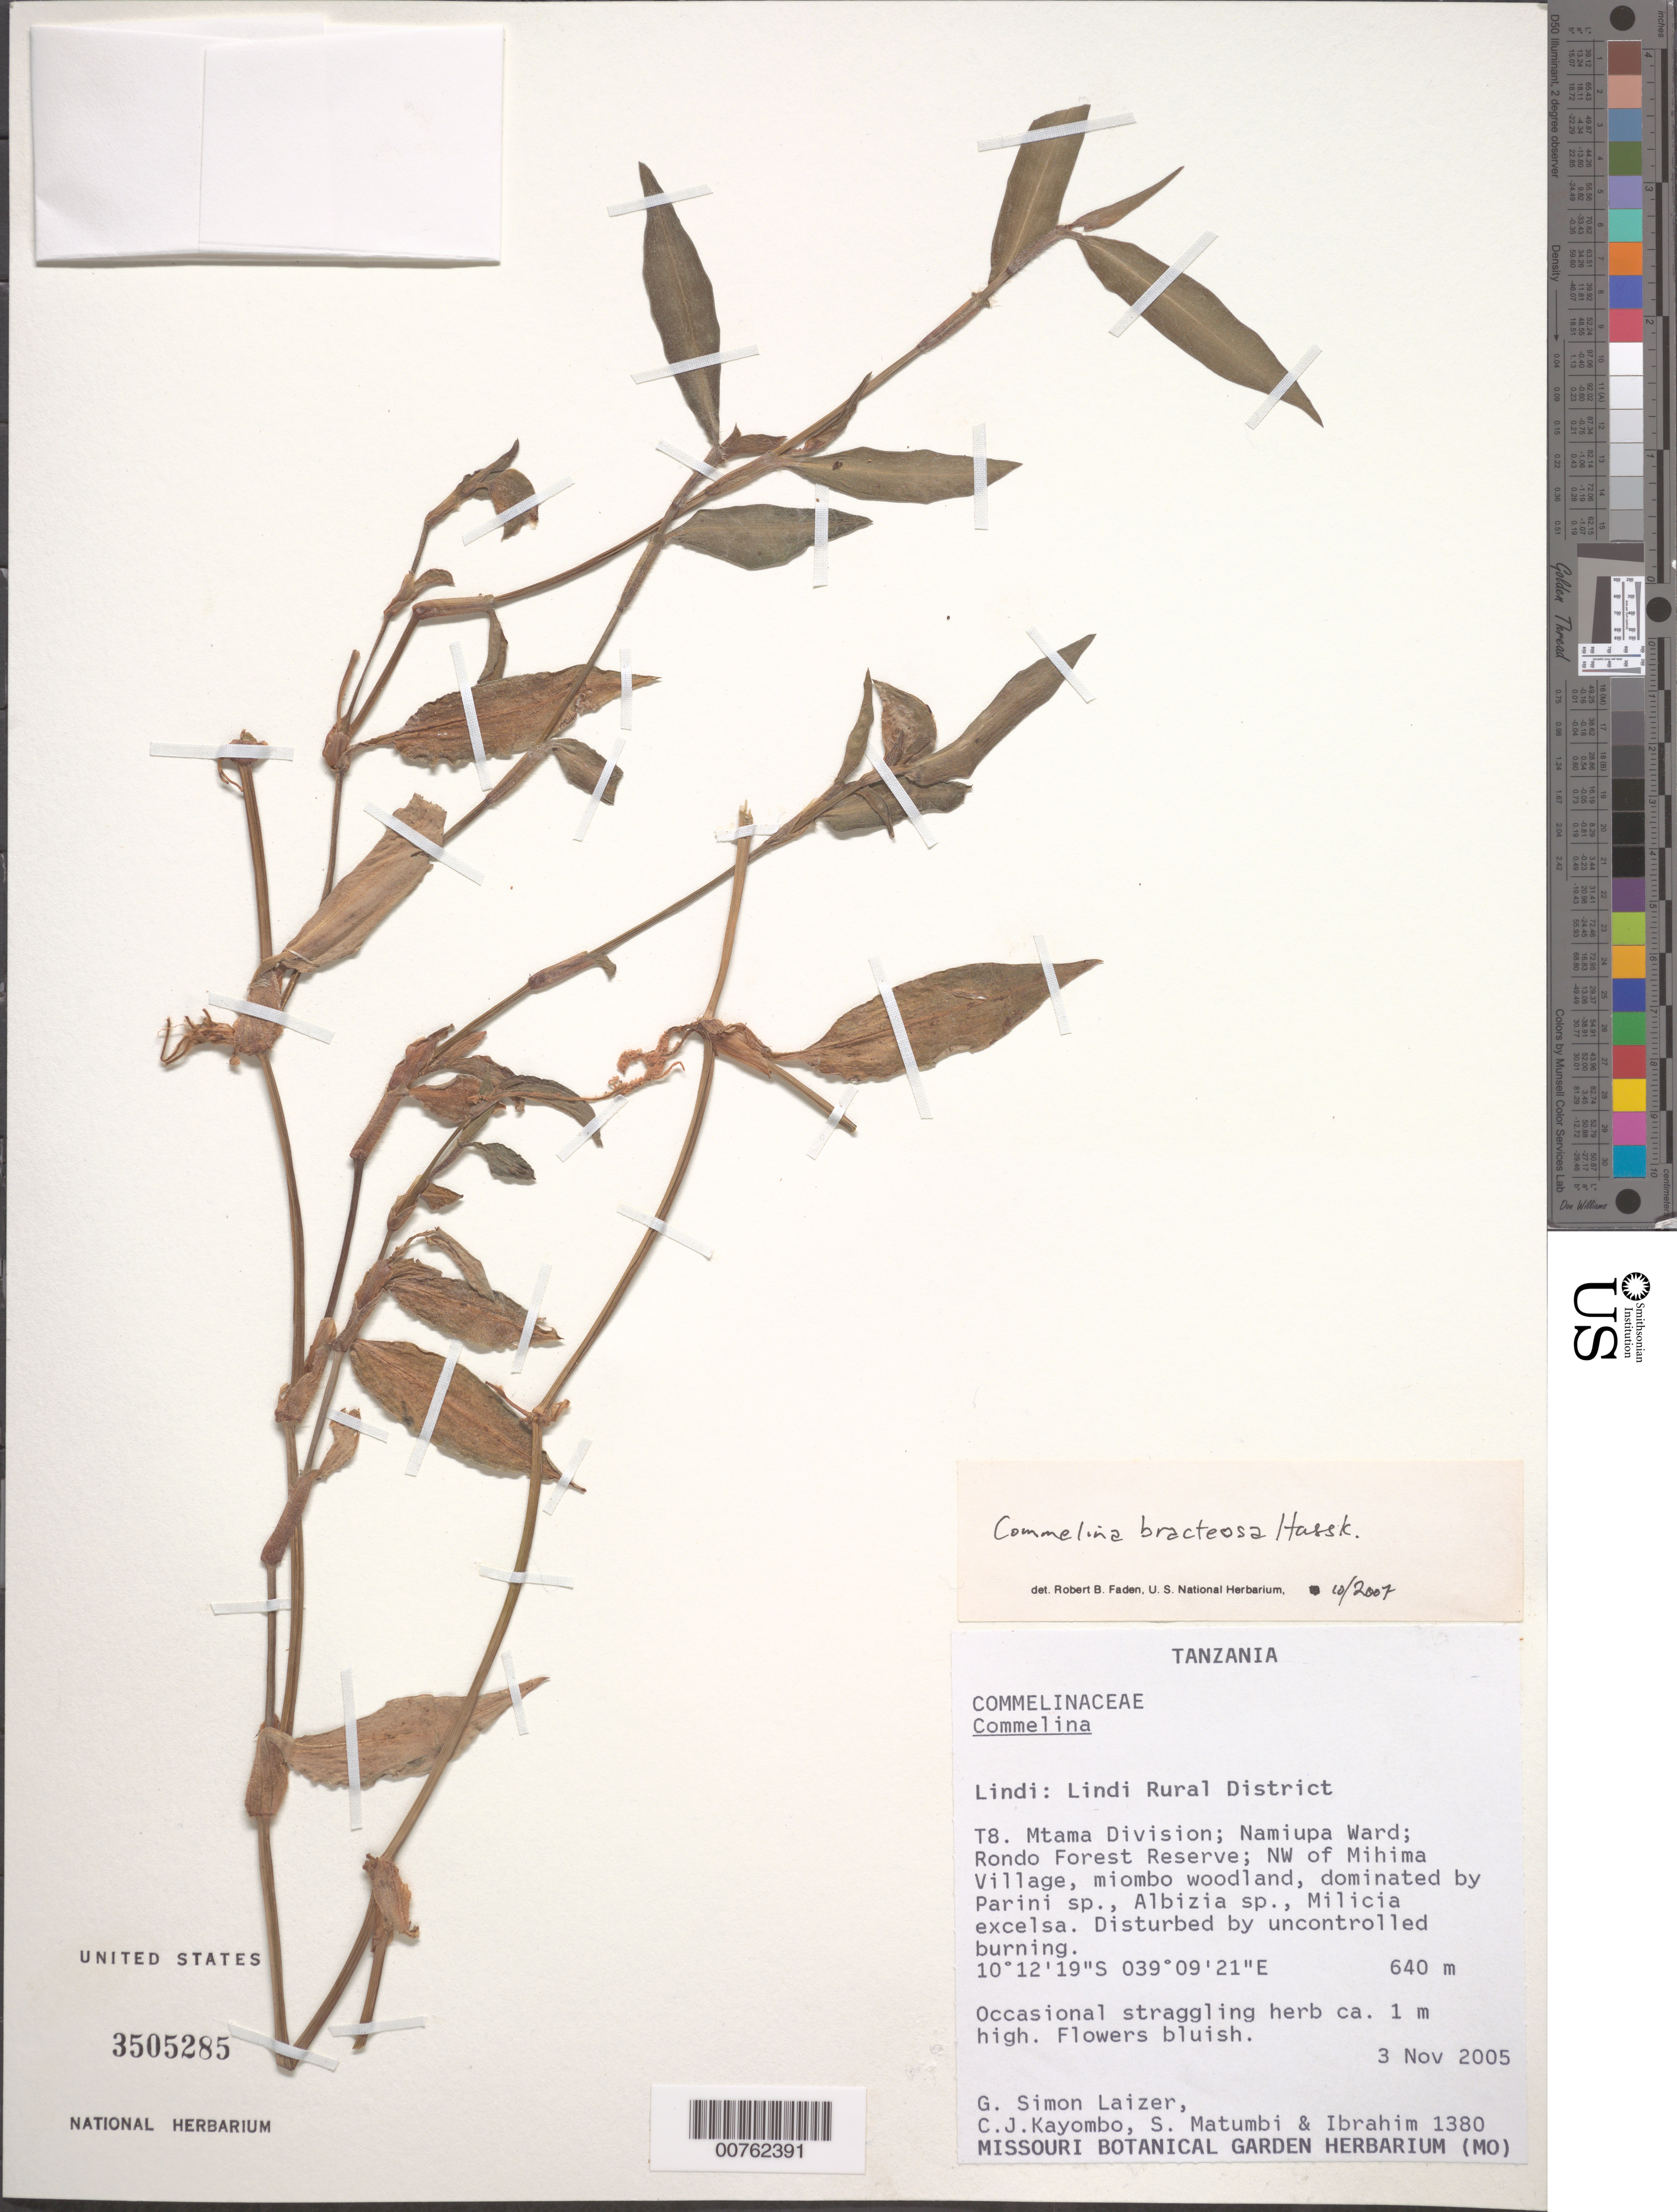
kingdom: Plantae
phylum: Tracheophyta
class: Liliopsida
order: Commelinales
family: Commelinaceae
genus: Commelina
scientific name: Commelina bracteosa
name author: Hassk.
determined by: Faden, Robert B., (US), Smithsonian Institution - National Museum of Natural History (UNITED STATES)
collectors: G. S. Laizer et al.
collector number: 1380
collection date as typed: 03 Nov 2005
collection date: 2005-11-03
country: Tanzania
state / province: Lindi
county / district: Lindi Rural District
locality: T8. Mtama Division; Namiupa Ward; Rondo Forest Reserve; NW of Mihima Village, miombo woodland, dominated by Parini sp., Albizia sp., Milicia excelsa.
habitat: Disturbed by uncontrolled burning.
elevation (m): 640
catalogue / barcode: US 3505285